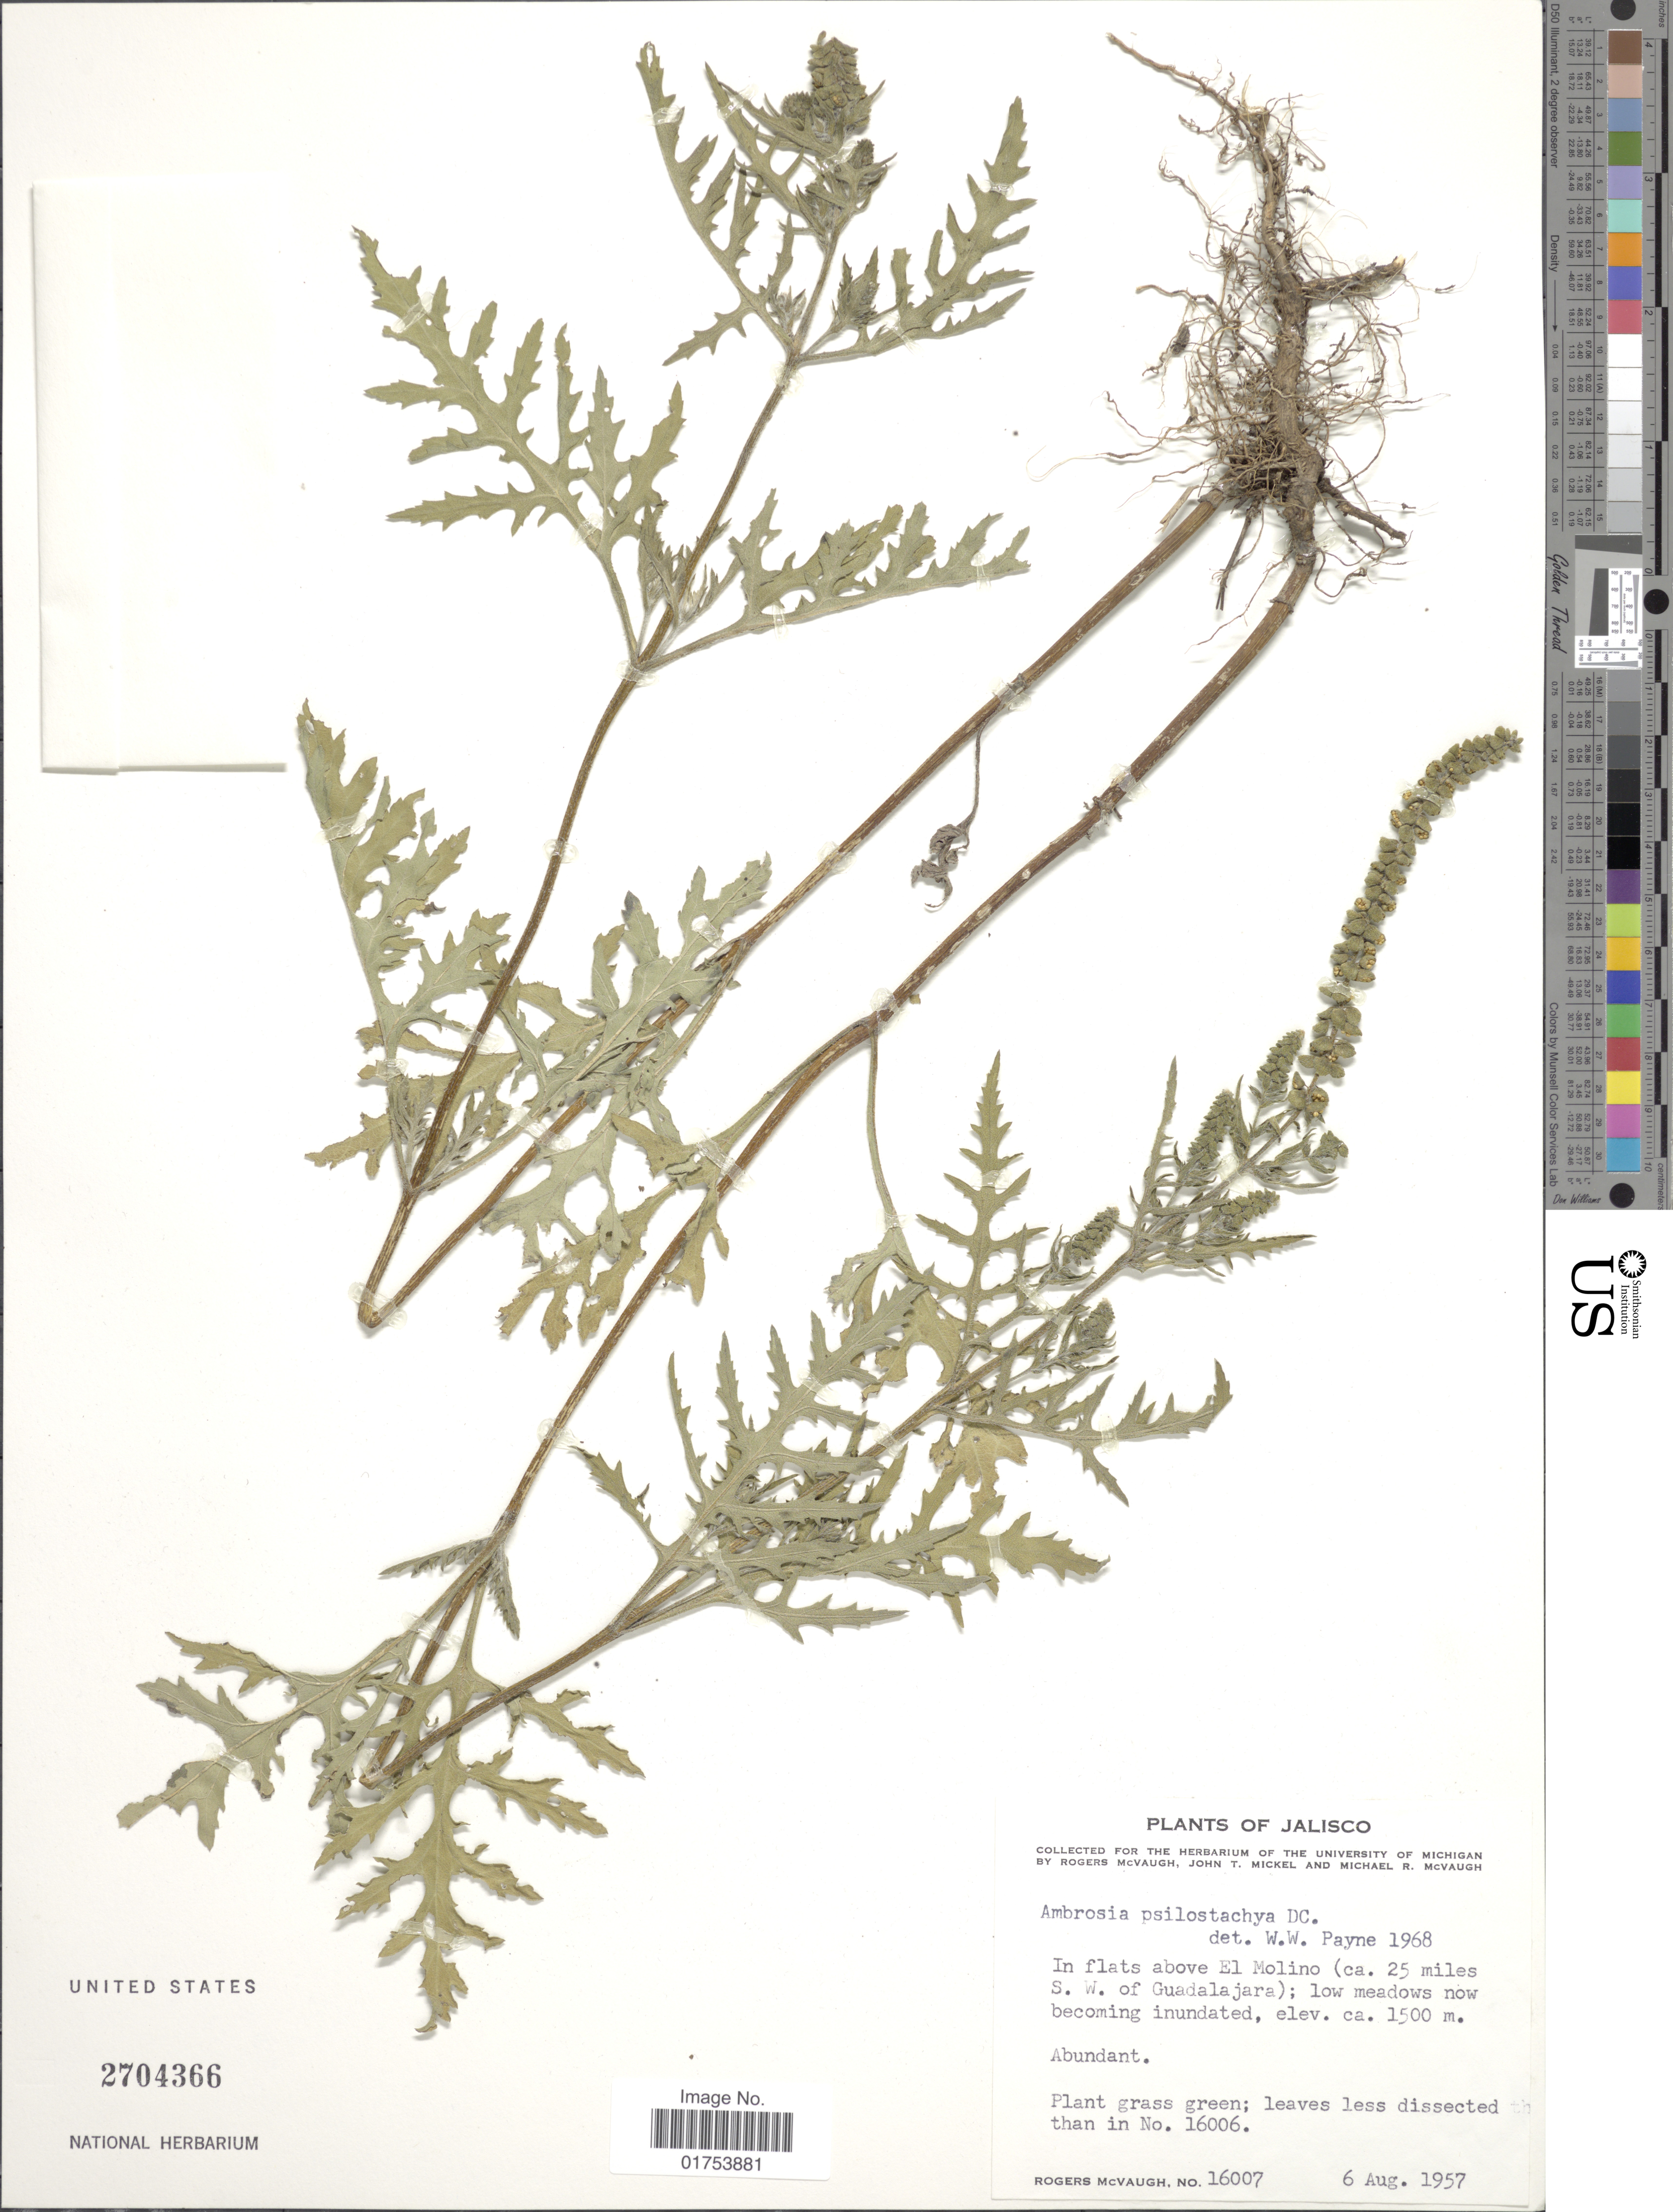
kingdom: Plantae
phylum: Tracheophyta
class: Magnoliopsida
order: Asterales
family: Asteraceae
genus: Ambrosia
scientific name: Ambrosia psilostachya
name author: DC.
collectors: R. McVaugh, J. T. Mickel & M. R. McVaugh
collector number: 16607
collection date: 1957-08-06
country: Mexico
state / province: Jalisco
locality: In flats above El Molino (Ca. 25 miles S.W. of Guadalajara)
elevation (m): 1500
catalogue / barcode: US 2704366